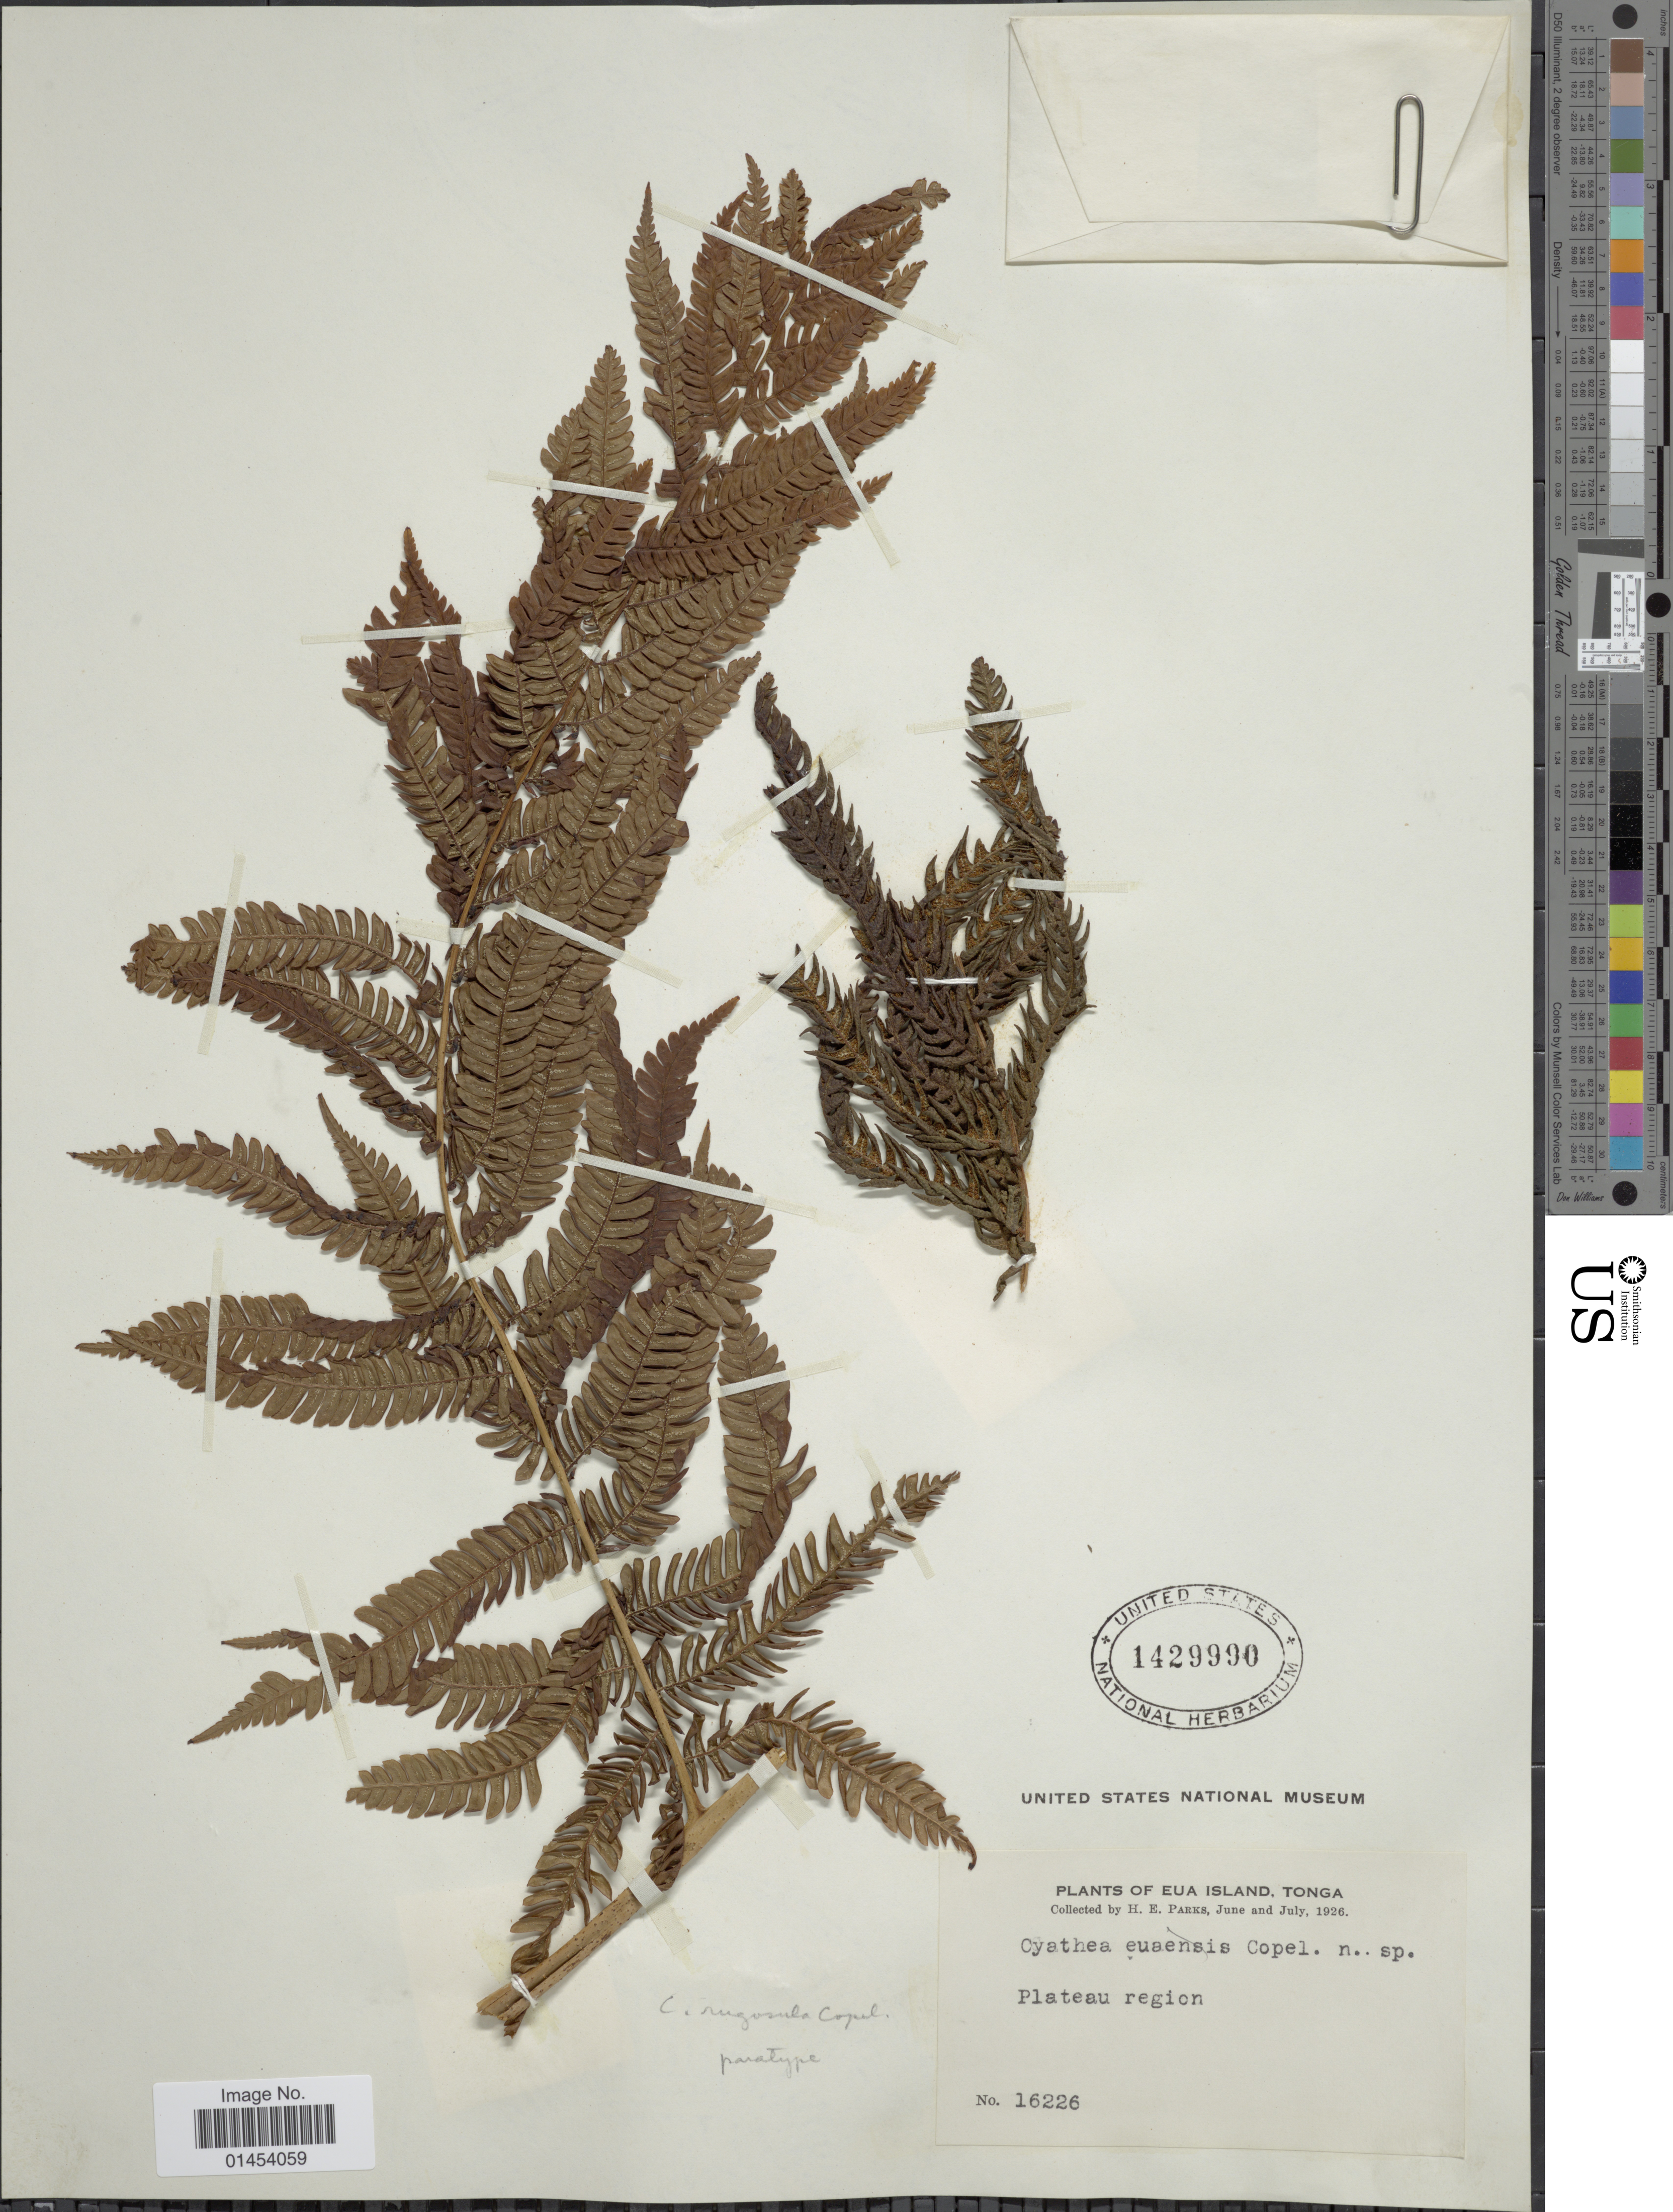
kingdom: Plantae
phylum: Tracheophyta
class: Polypodiopsida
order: Cyatheales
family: Cyatheaceae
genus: Cyathea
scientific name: Cyathea lunulata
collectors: H. E. Parks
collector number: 16226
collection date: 1926-06/1926-07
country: Tonga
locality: Eua Island. Plateau region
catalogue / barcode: US 1429990